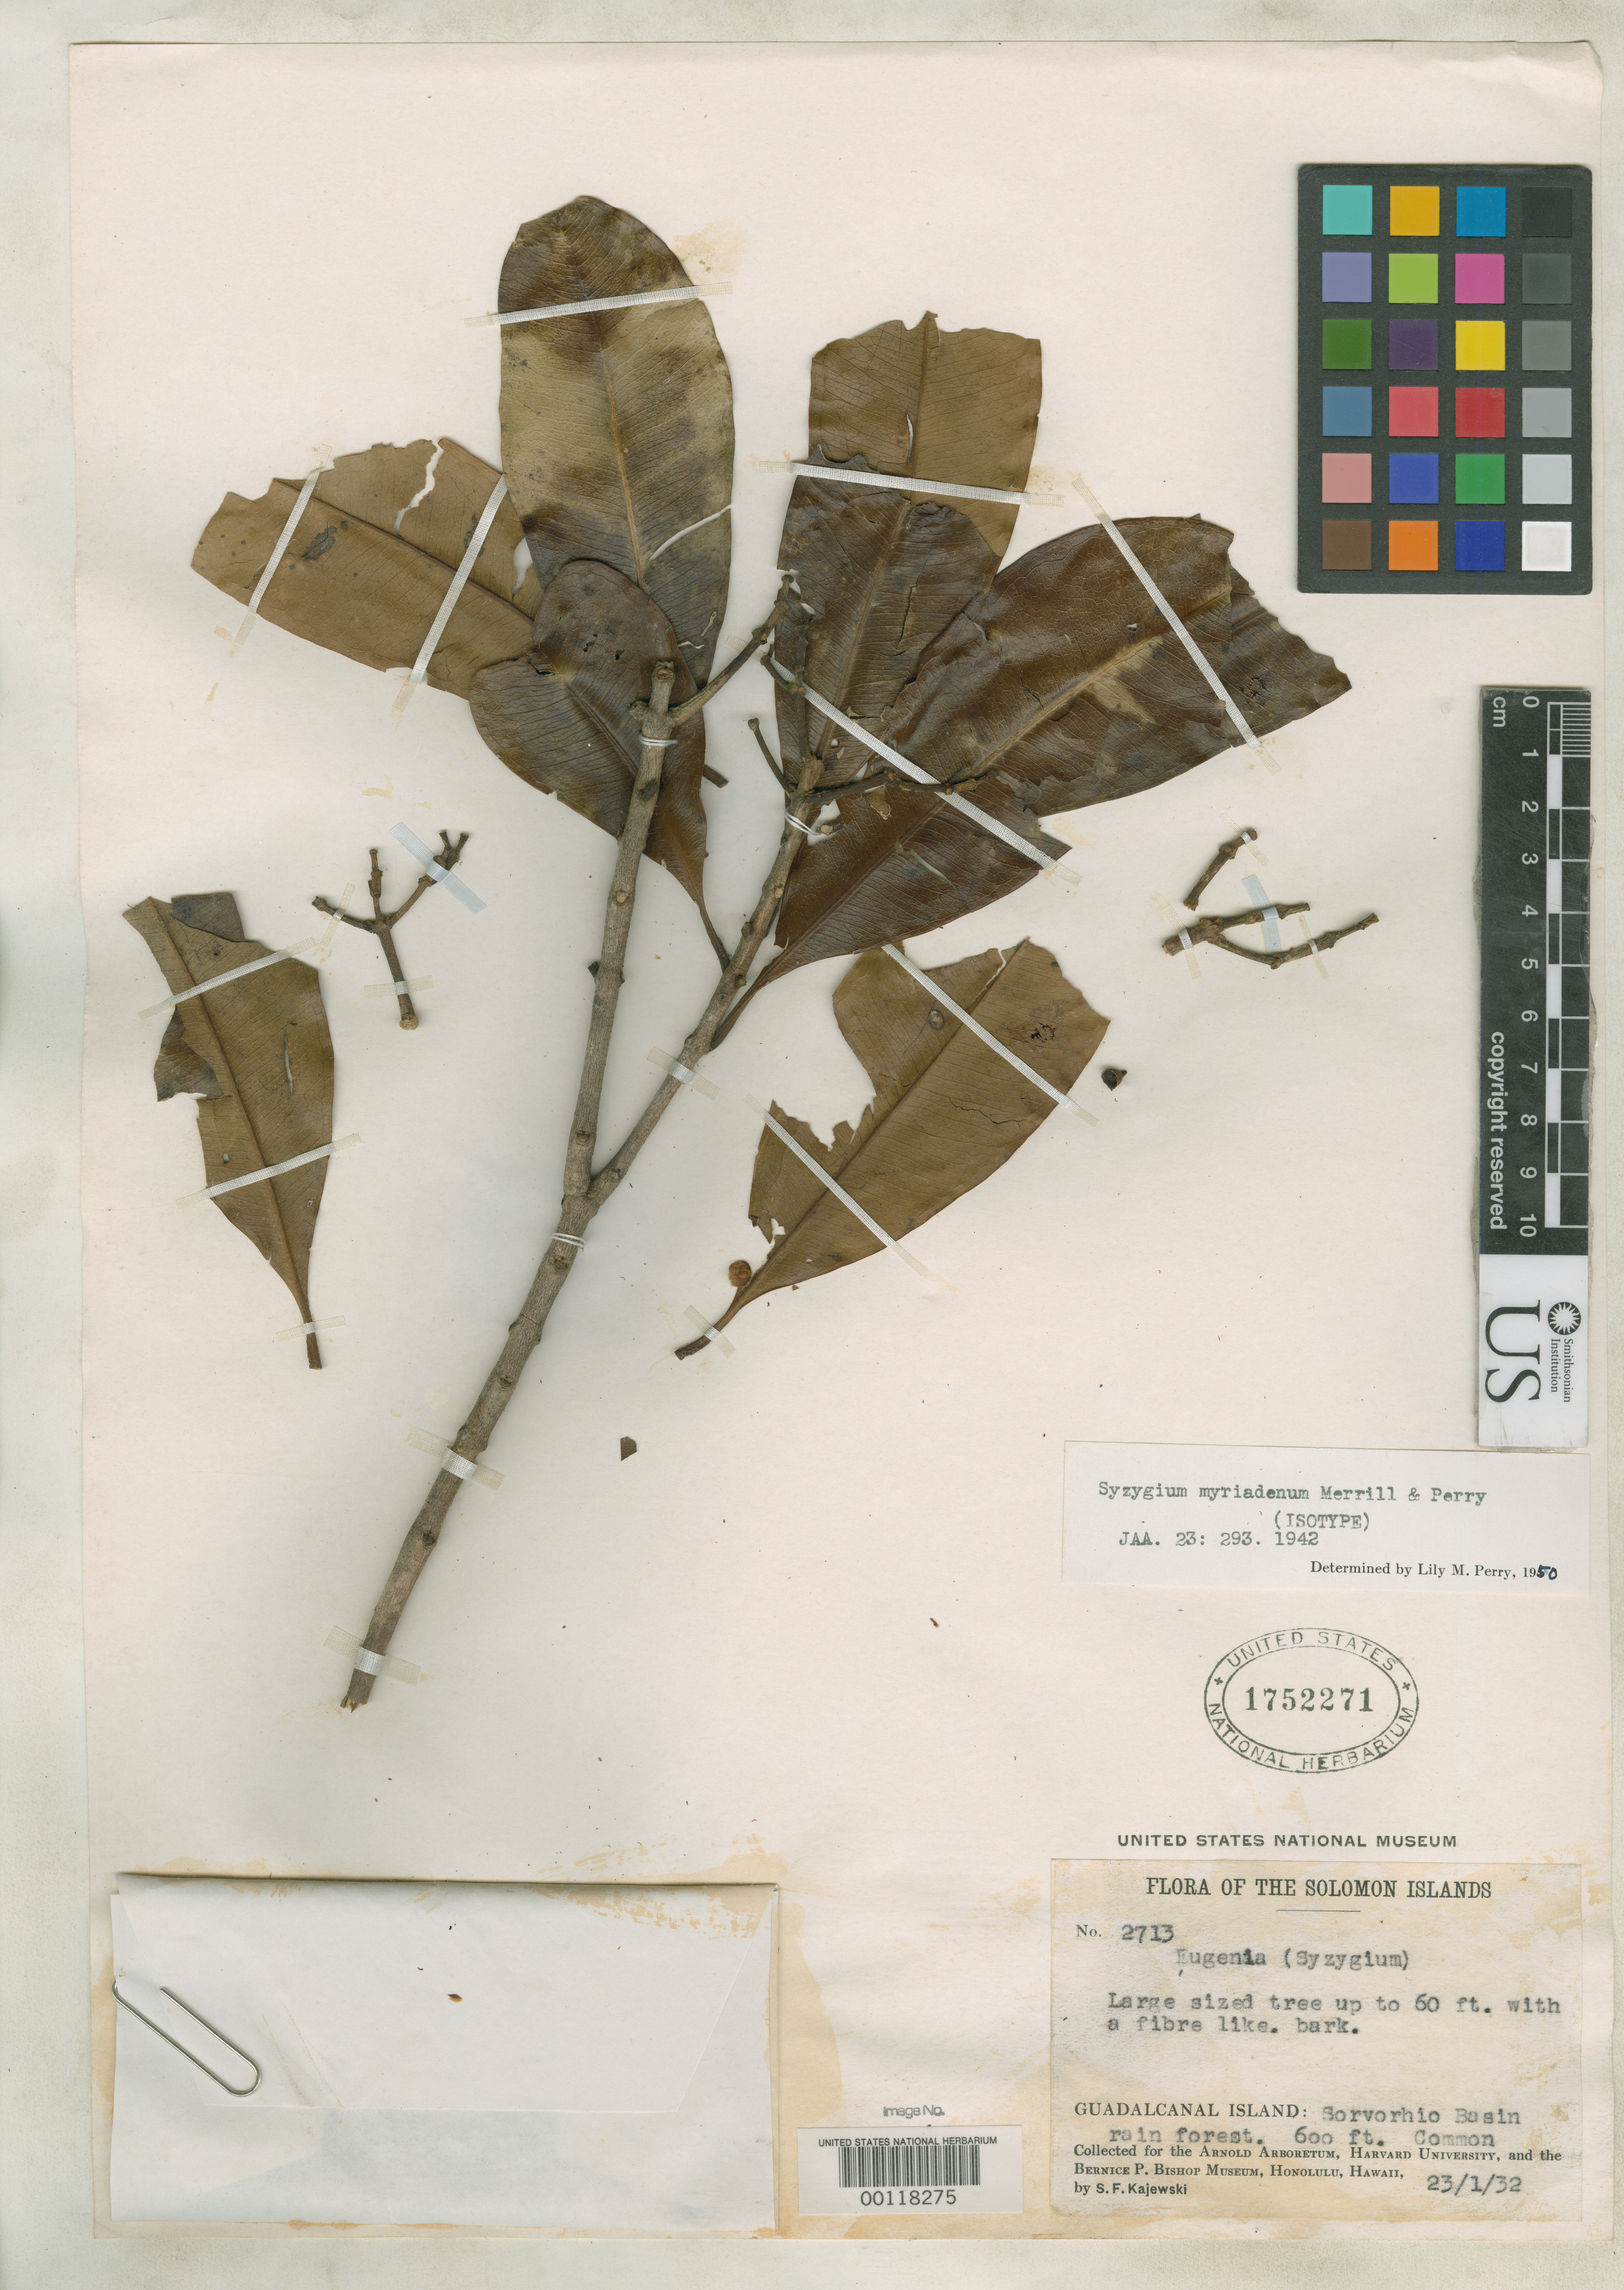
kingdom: Plantae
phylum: Tracheophyta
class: Magnoliopsida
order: Myrtales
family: Myrtaceae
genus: Syzygium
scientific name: Syzygium myriadenum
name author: Merr. & L.M. Perry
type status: Isotype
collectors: S. Kajewski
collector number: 2713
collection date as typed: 23 Jan 1932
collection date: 1932-01-23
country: Solomon Islands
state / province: Guadalcanal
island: Guadalcanal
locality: Sarvorhio Basin.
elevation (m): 183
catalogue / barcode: US 1752271